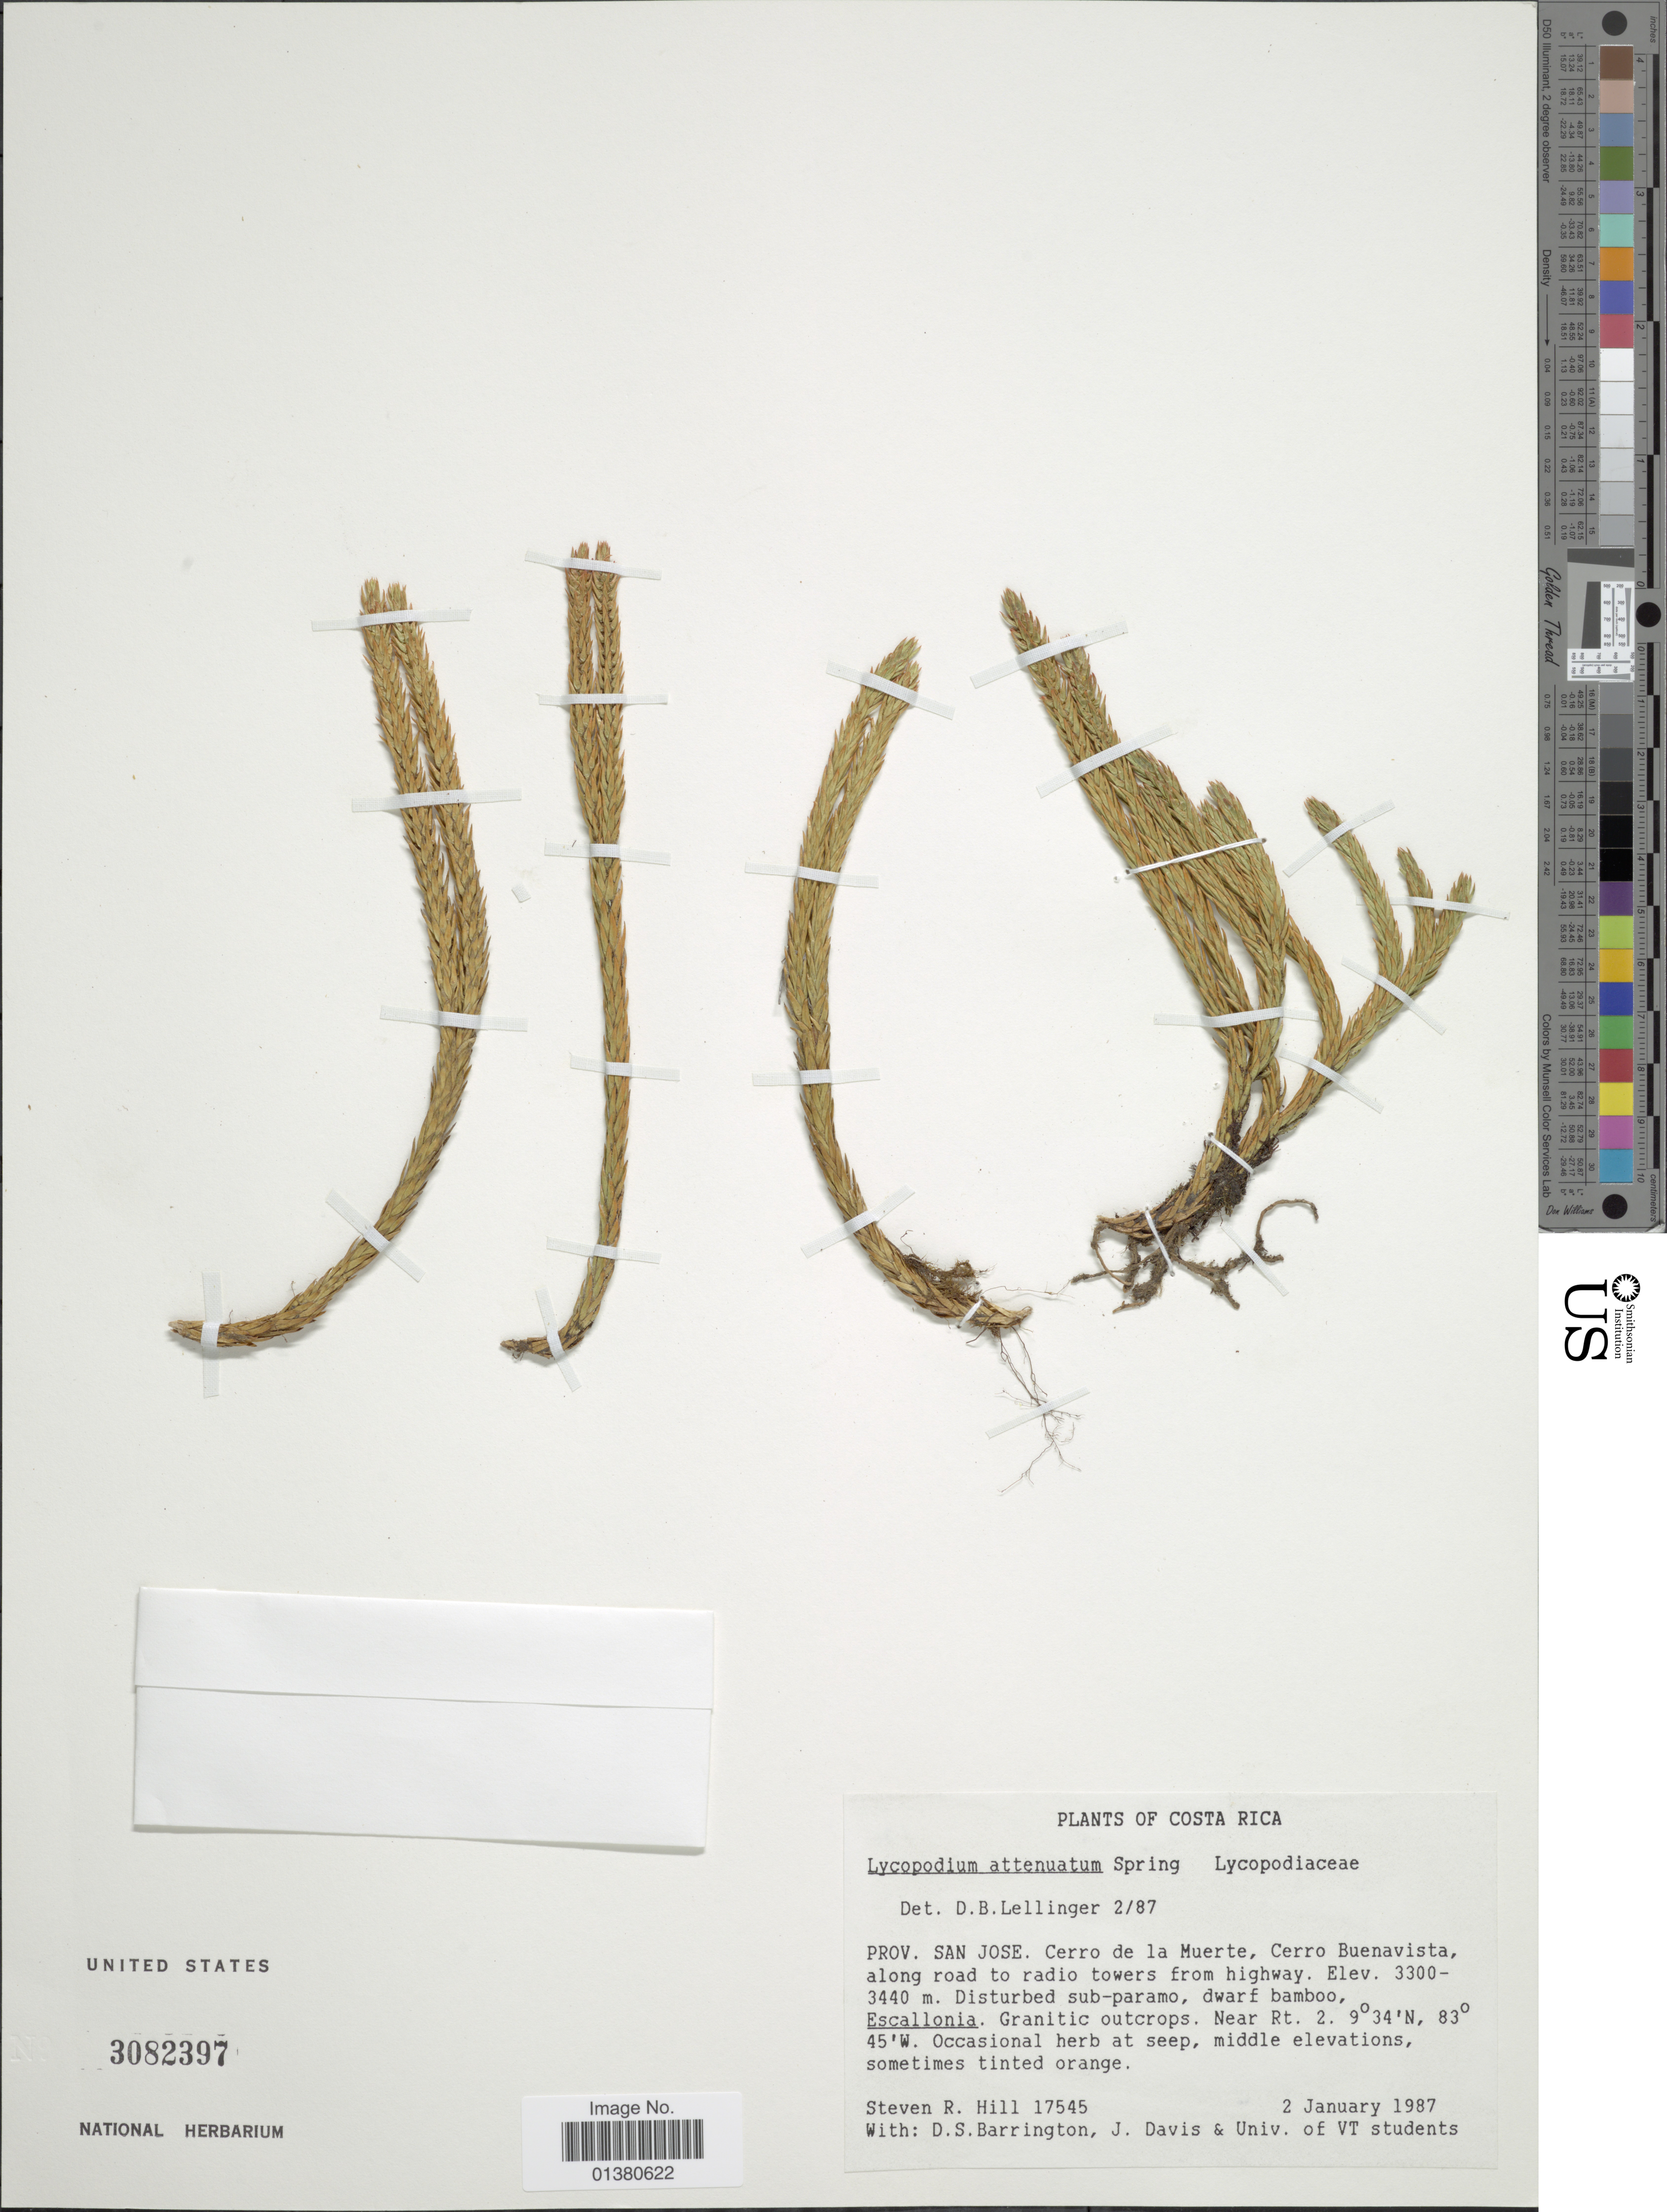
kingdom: Plantae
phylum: Tracheophyta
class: Lycopodiopsida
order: Lycopodiales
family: Lycopodiaceae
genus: Phlegmariurus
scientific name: Phlegmariurus attenuatus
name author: (Spring) B. Øllg.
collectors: S. R. Hill, D. S. Barrington, J. Davis & University of Vermont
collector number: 17545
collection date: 1987-01-02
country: Costa Rica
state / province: San José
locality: Prov. San Jose, Cerro de la Muerte, Cerro Buenavista, along road to radio towers from highway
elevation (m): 3300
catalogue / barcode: US 3082397